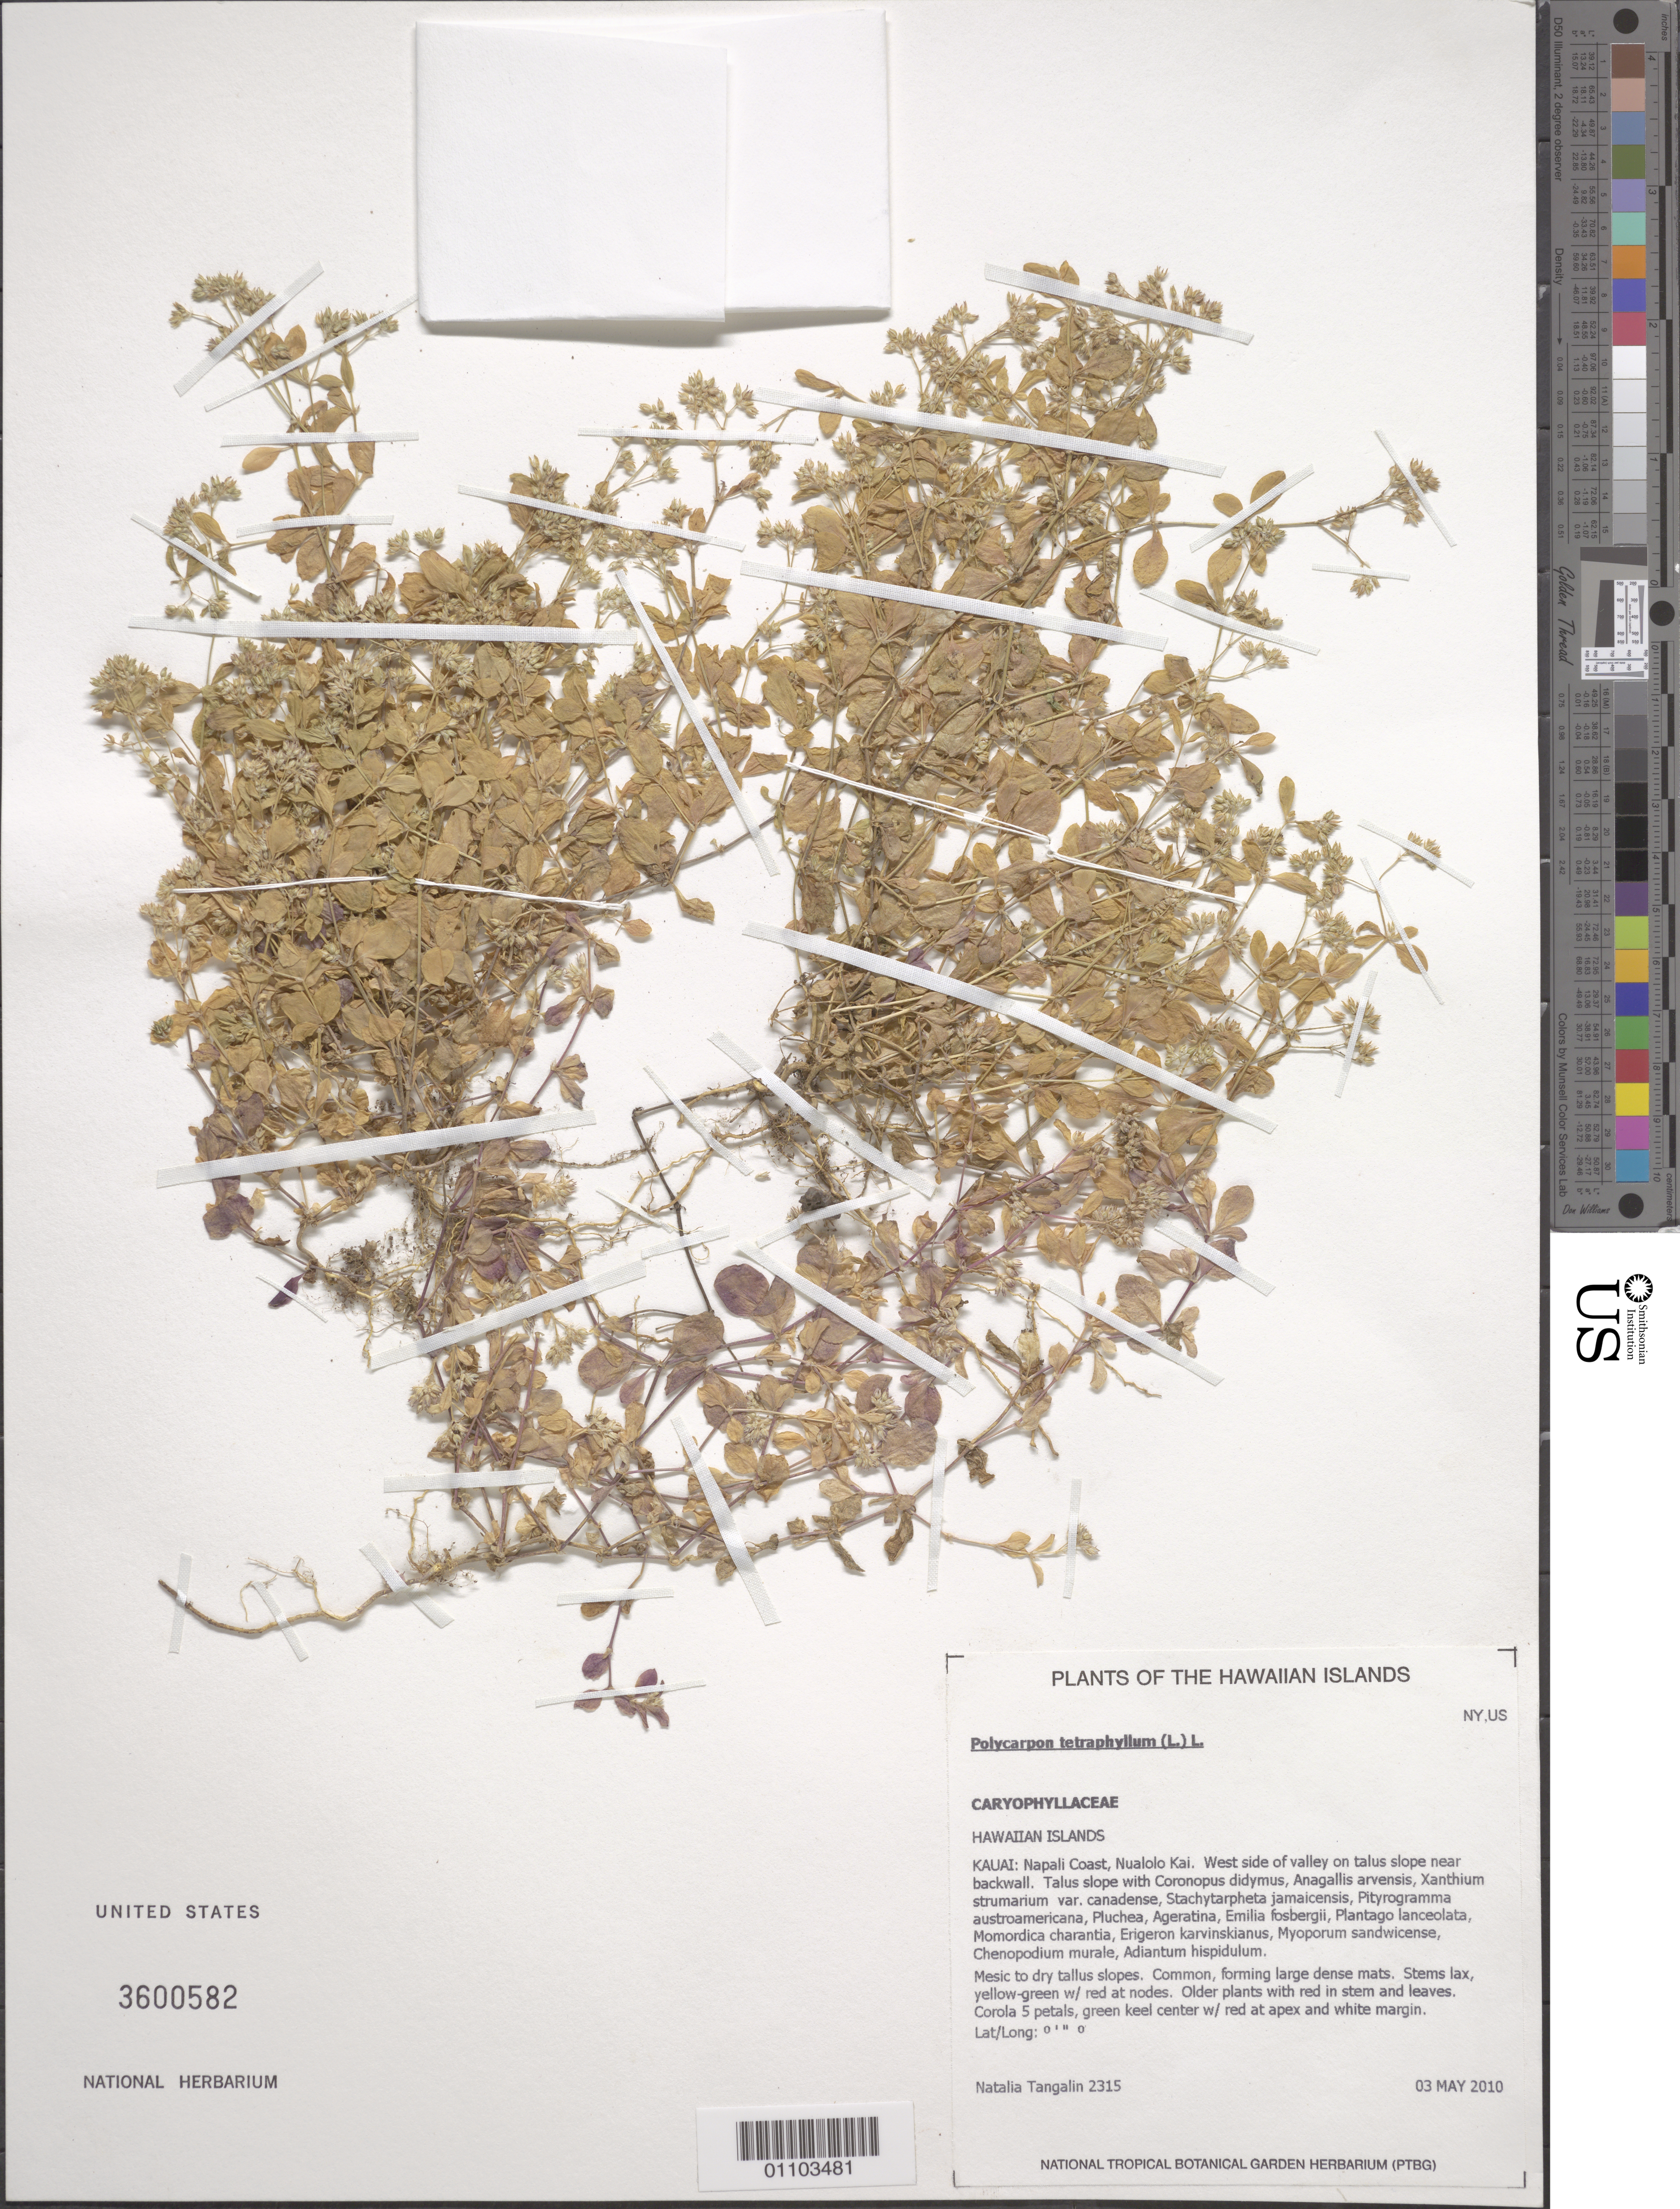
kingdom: Plantae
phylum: Tracheophyta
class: Magnoliopsida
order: Caryophyllales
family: Caryophyllaceae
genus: Polycarpon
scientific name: Polycarpon tetraphyllum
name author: (L.) L.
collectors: N. Tangalin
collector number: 2315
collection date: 2010-05-03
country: United States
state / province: Hawaii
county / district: Kauai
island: Kaua'i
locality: Napali Coast, Nualolo Kai. West side of valley on talus slope near backwall.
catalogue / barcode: US 3600582